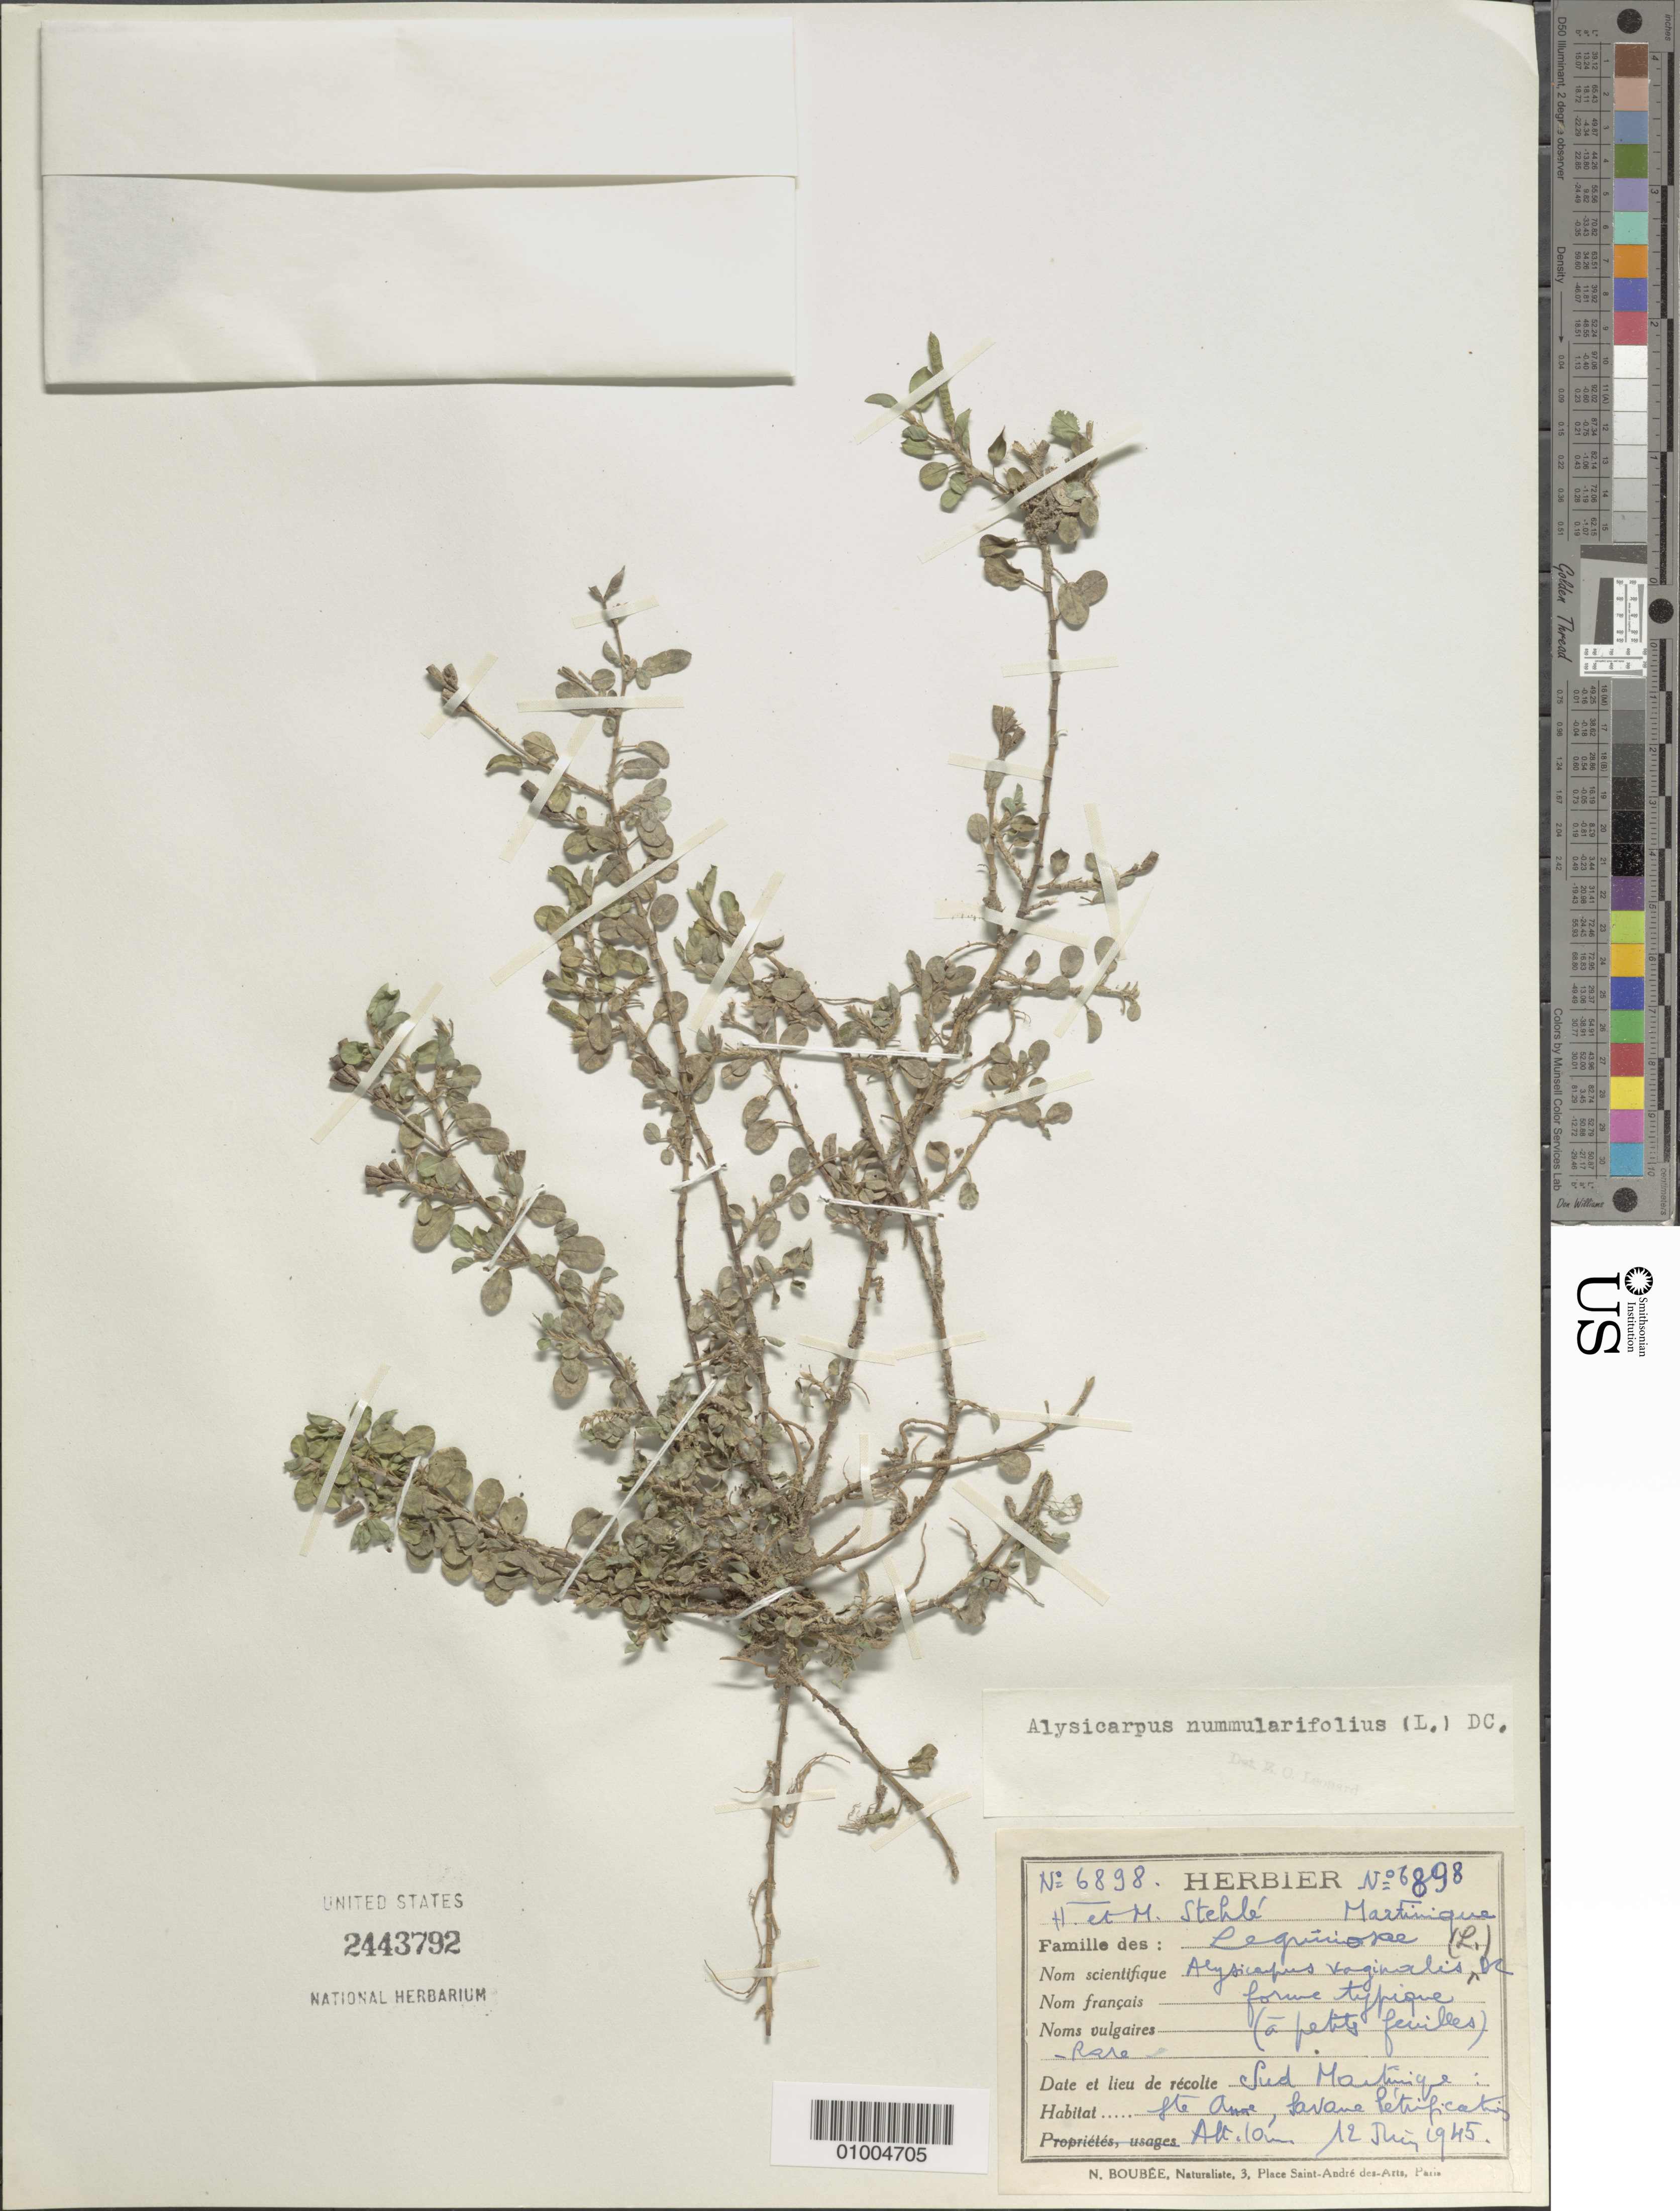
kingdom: Plantae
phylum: Tracheophyta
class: Magnoliopsida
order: Fabales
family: Fabaceae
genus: Alysicarpus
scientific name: Alysicarpus vaginalis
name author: (L.) DC.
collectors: H. Stehlé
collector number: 6898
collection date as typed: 12 Jul 1945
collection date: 1945-07-12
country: Martinique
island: Martinique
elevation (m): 10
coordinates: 0 N, 0 E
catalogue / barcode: US 2443792